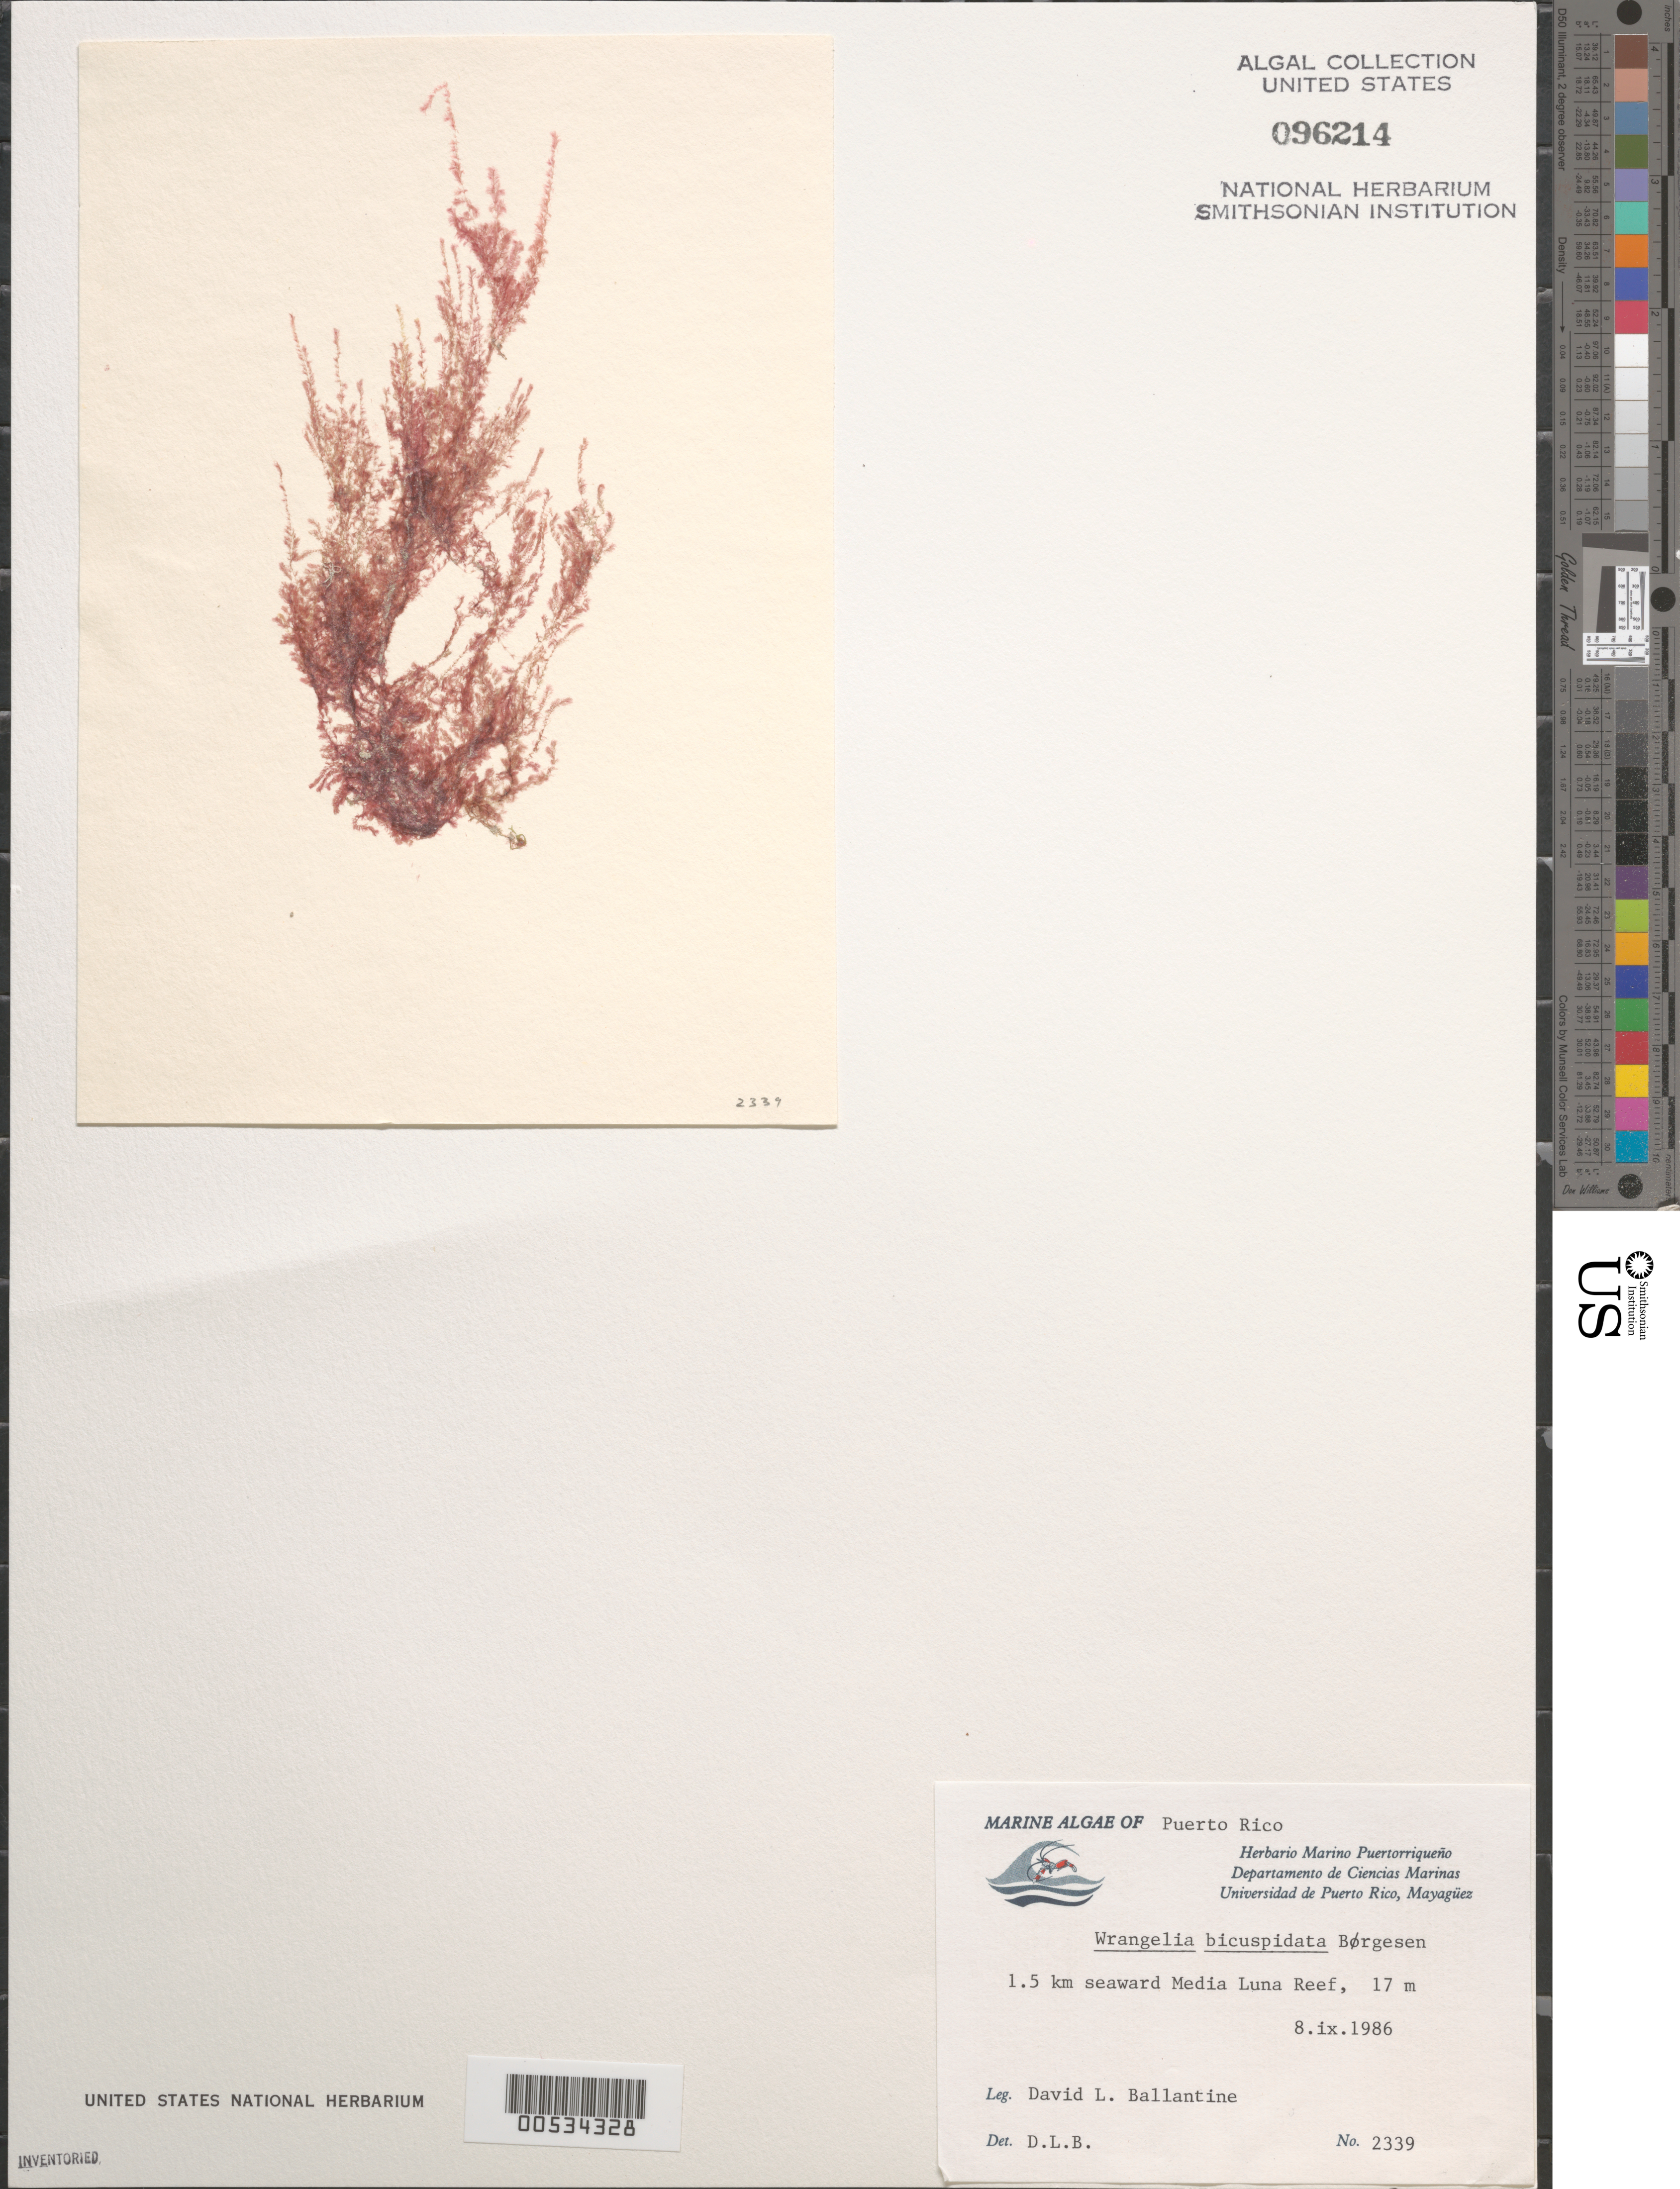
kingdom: Plantae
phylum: Rhodophyta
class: Florideophyceae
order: Ceramiales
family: Wrangeliaceae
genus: Wrangelia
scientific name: Wrangelia bicuspidata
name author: Børgesen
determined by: Ballantine, D. L.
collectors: D.L. Ballantine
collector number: DLB 2339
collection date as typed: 08 Sep 1986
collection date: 1986-09-08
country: Puerto Rico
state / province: Lajas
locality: Media Luna Reef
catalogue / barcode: US 96214